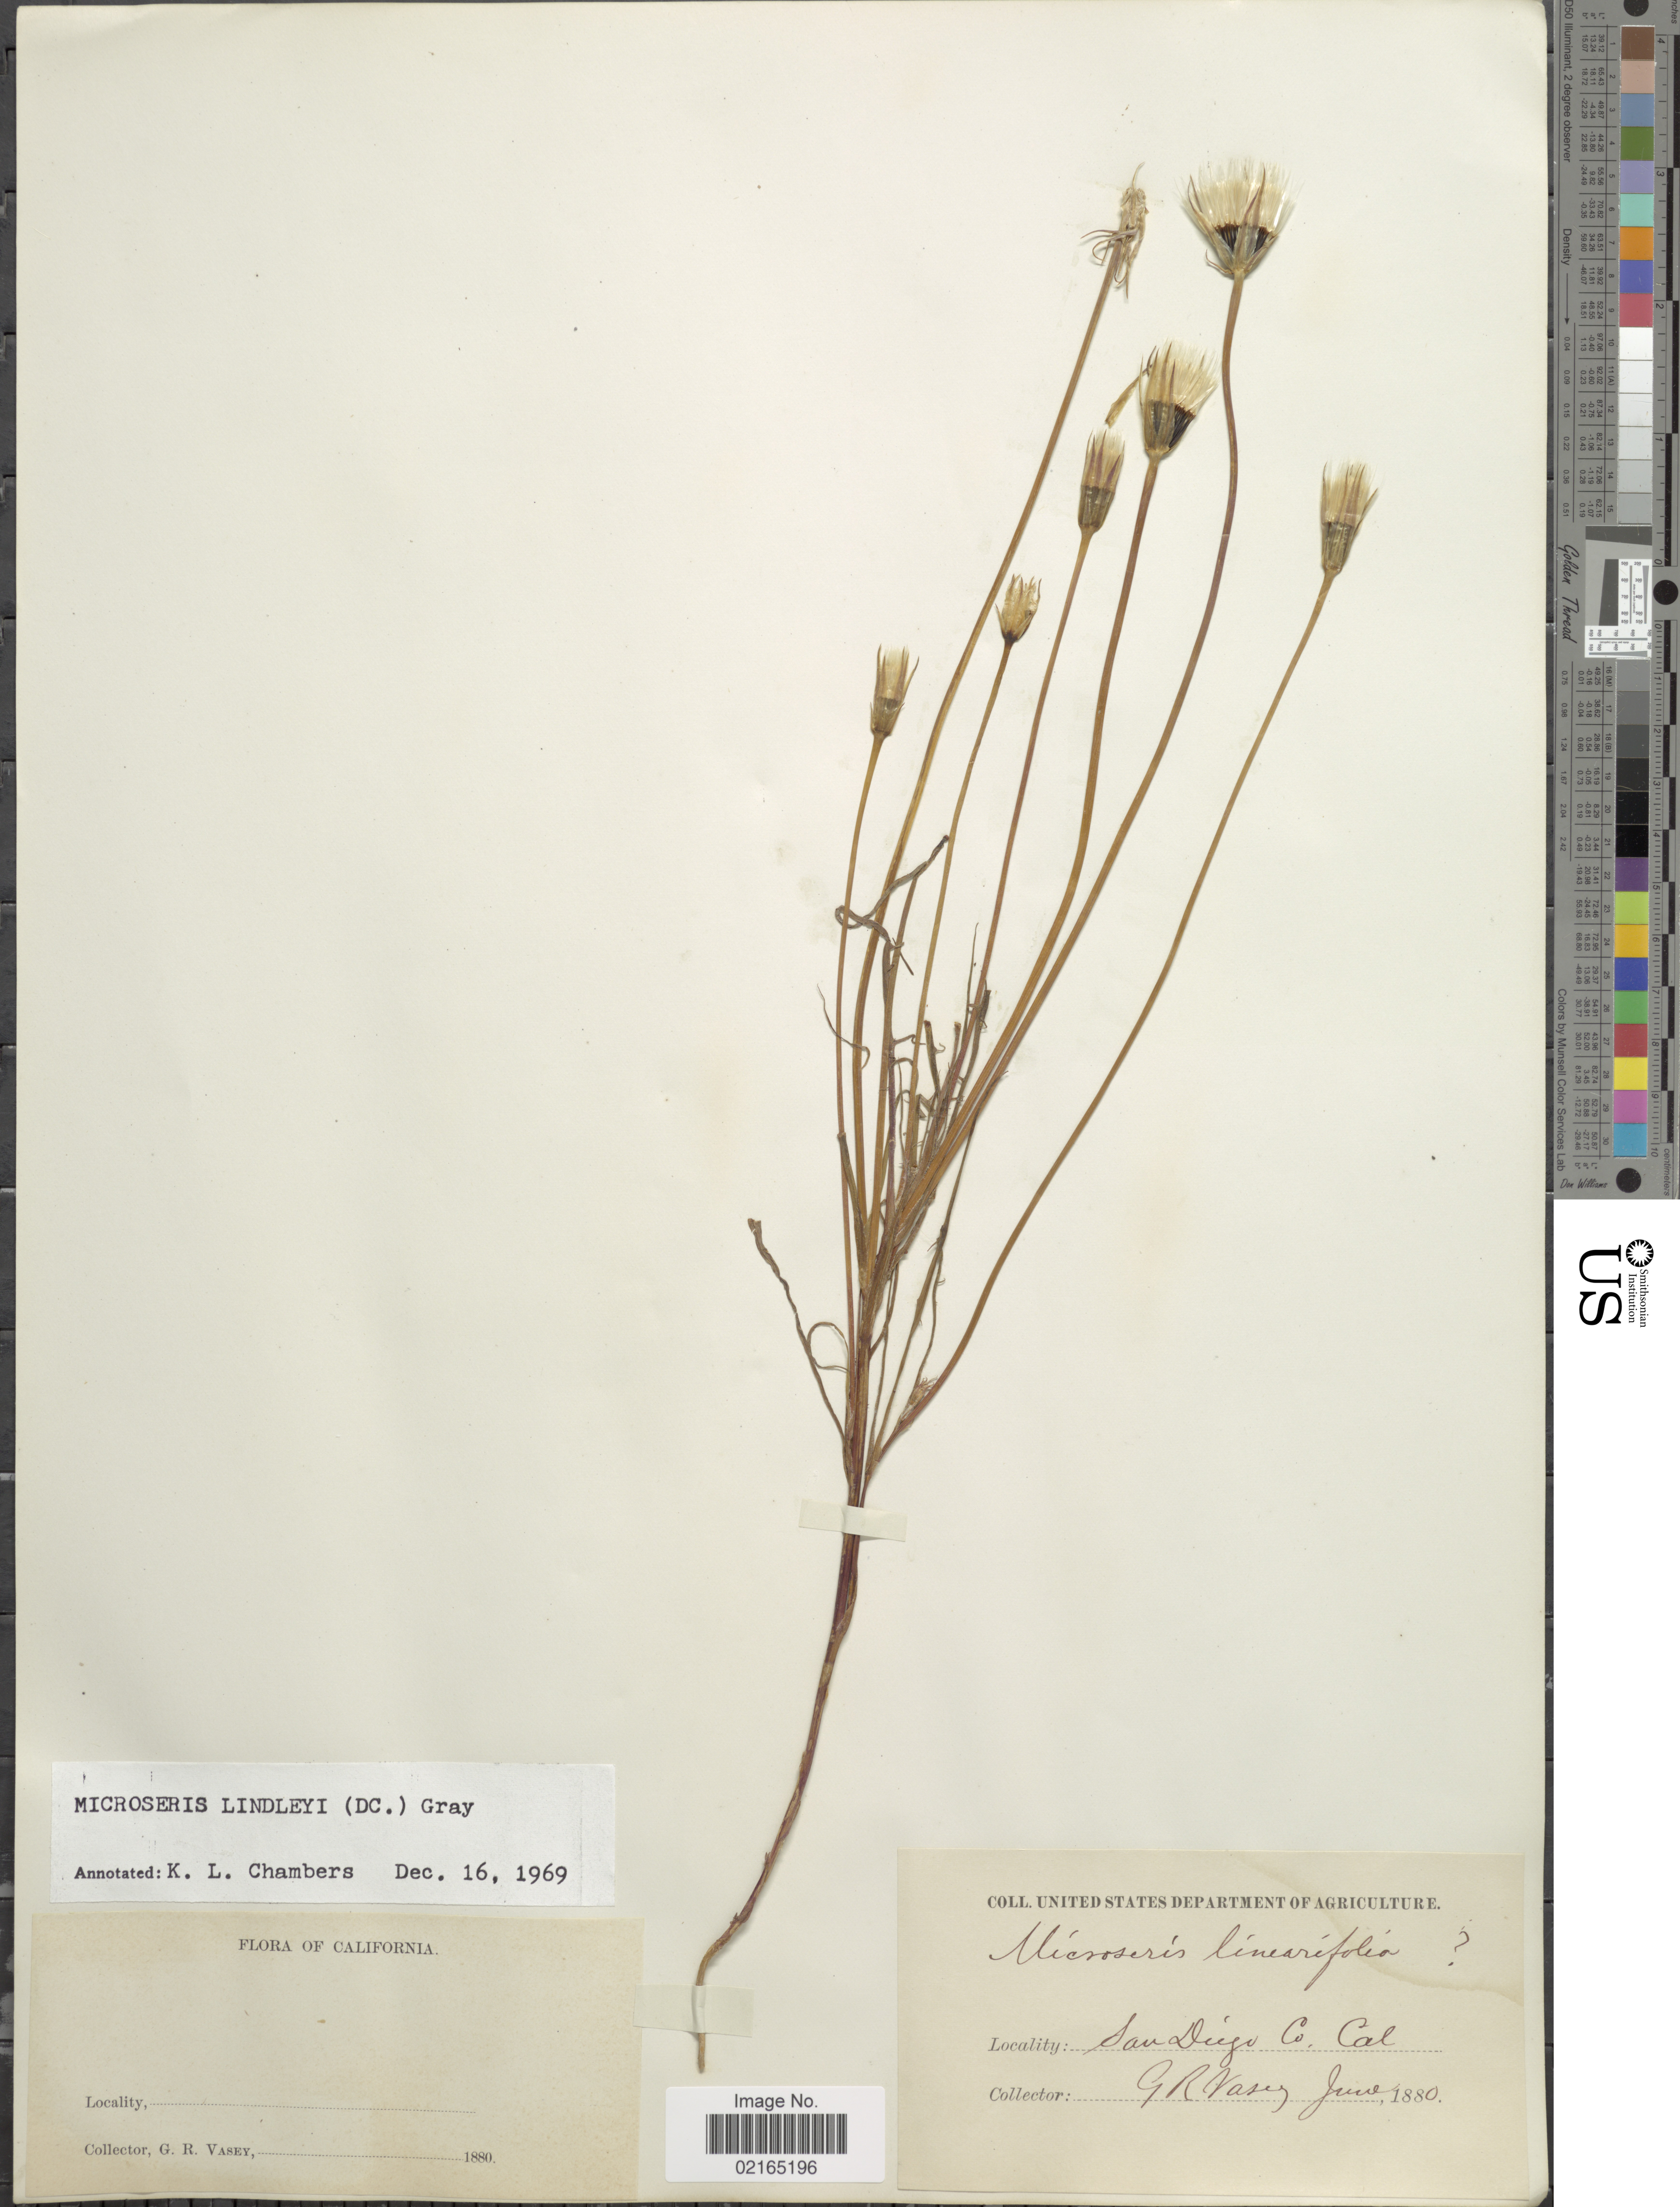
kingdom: Plantae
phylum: Tracheophyta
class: Magnoliopsida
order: Asterales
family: Asteraceae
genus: Uropappus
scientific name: Uropappus lindleyi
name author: (DC.) Nutt.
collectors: G. R. Vasey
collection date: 1880-06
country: United States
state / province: California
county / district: San Diego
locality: San Diego Co.